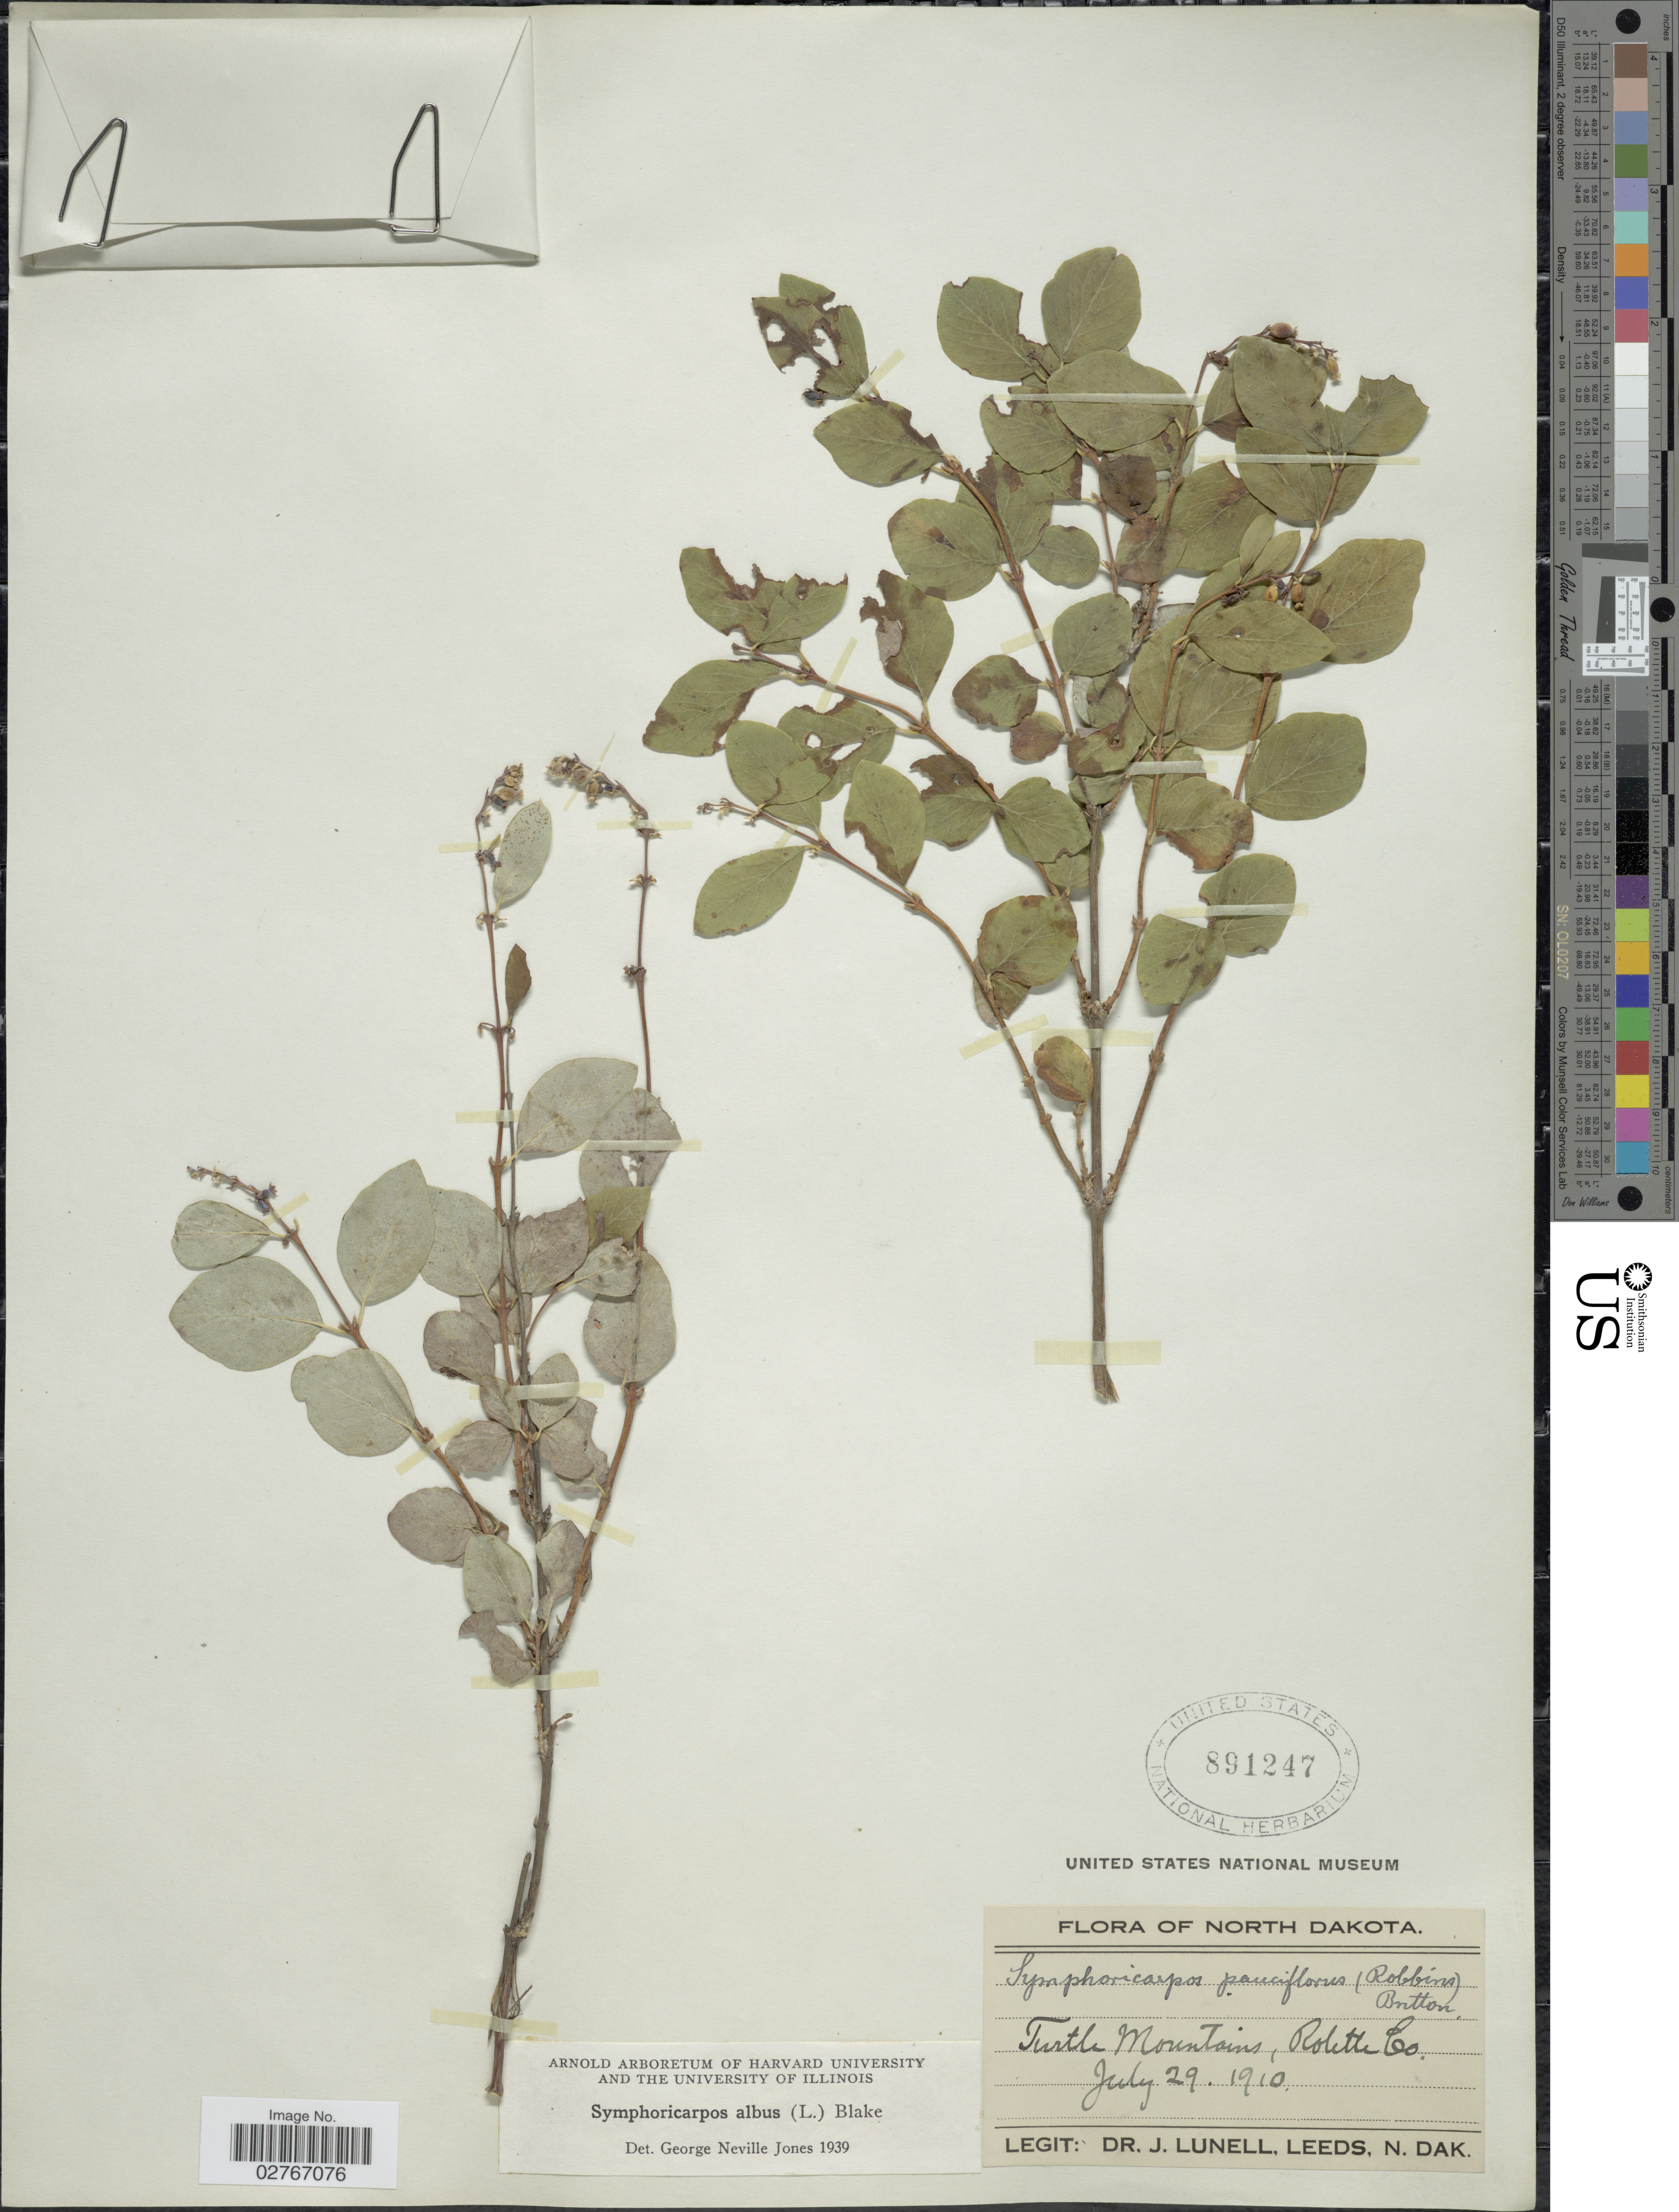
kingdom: Plantae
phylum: Tracheophyta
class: Magnoliopsida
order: Dipsacales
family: Caprifoliaceae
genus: Symphoricarpos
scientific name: Symphoricarpos albus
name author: (L.) S.F. Blake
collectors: J. Lunell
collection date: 1910-07-29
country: United States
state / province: North Dakota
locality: Turtle Mountains, Rolette Co.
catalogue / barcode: US 891247